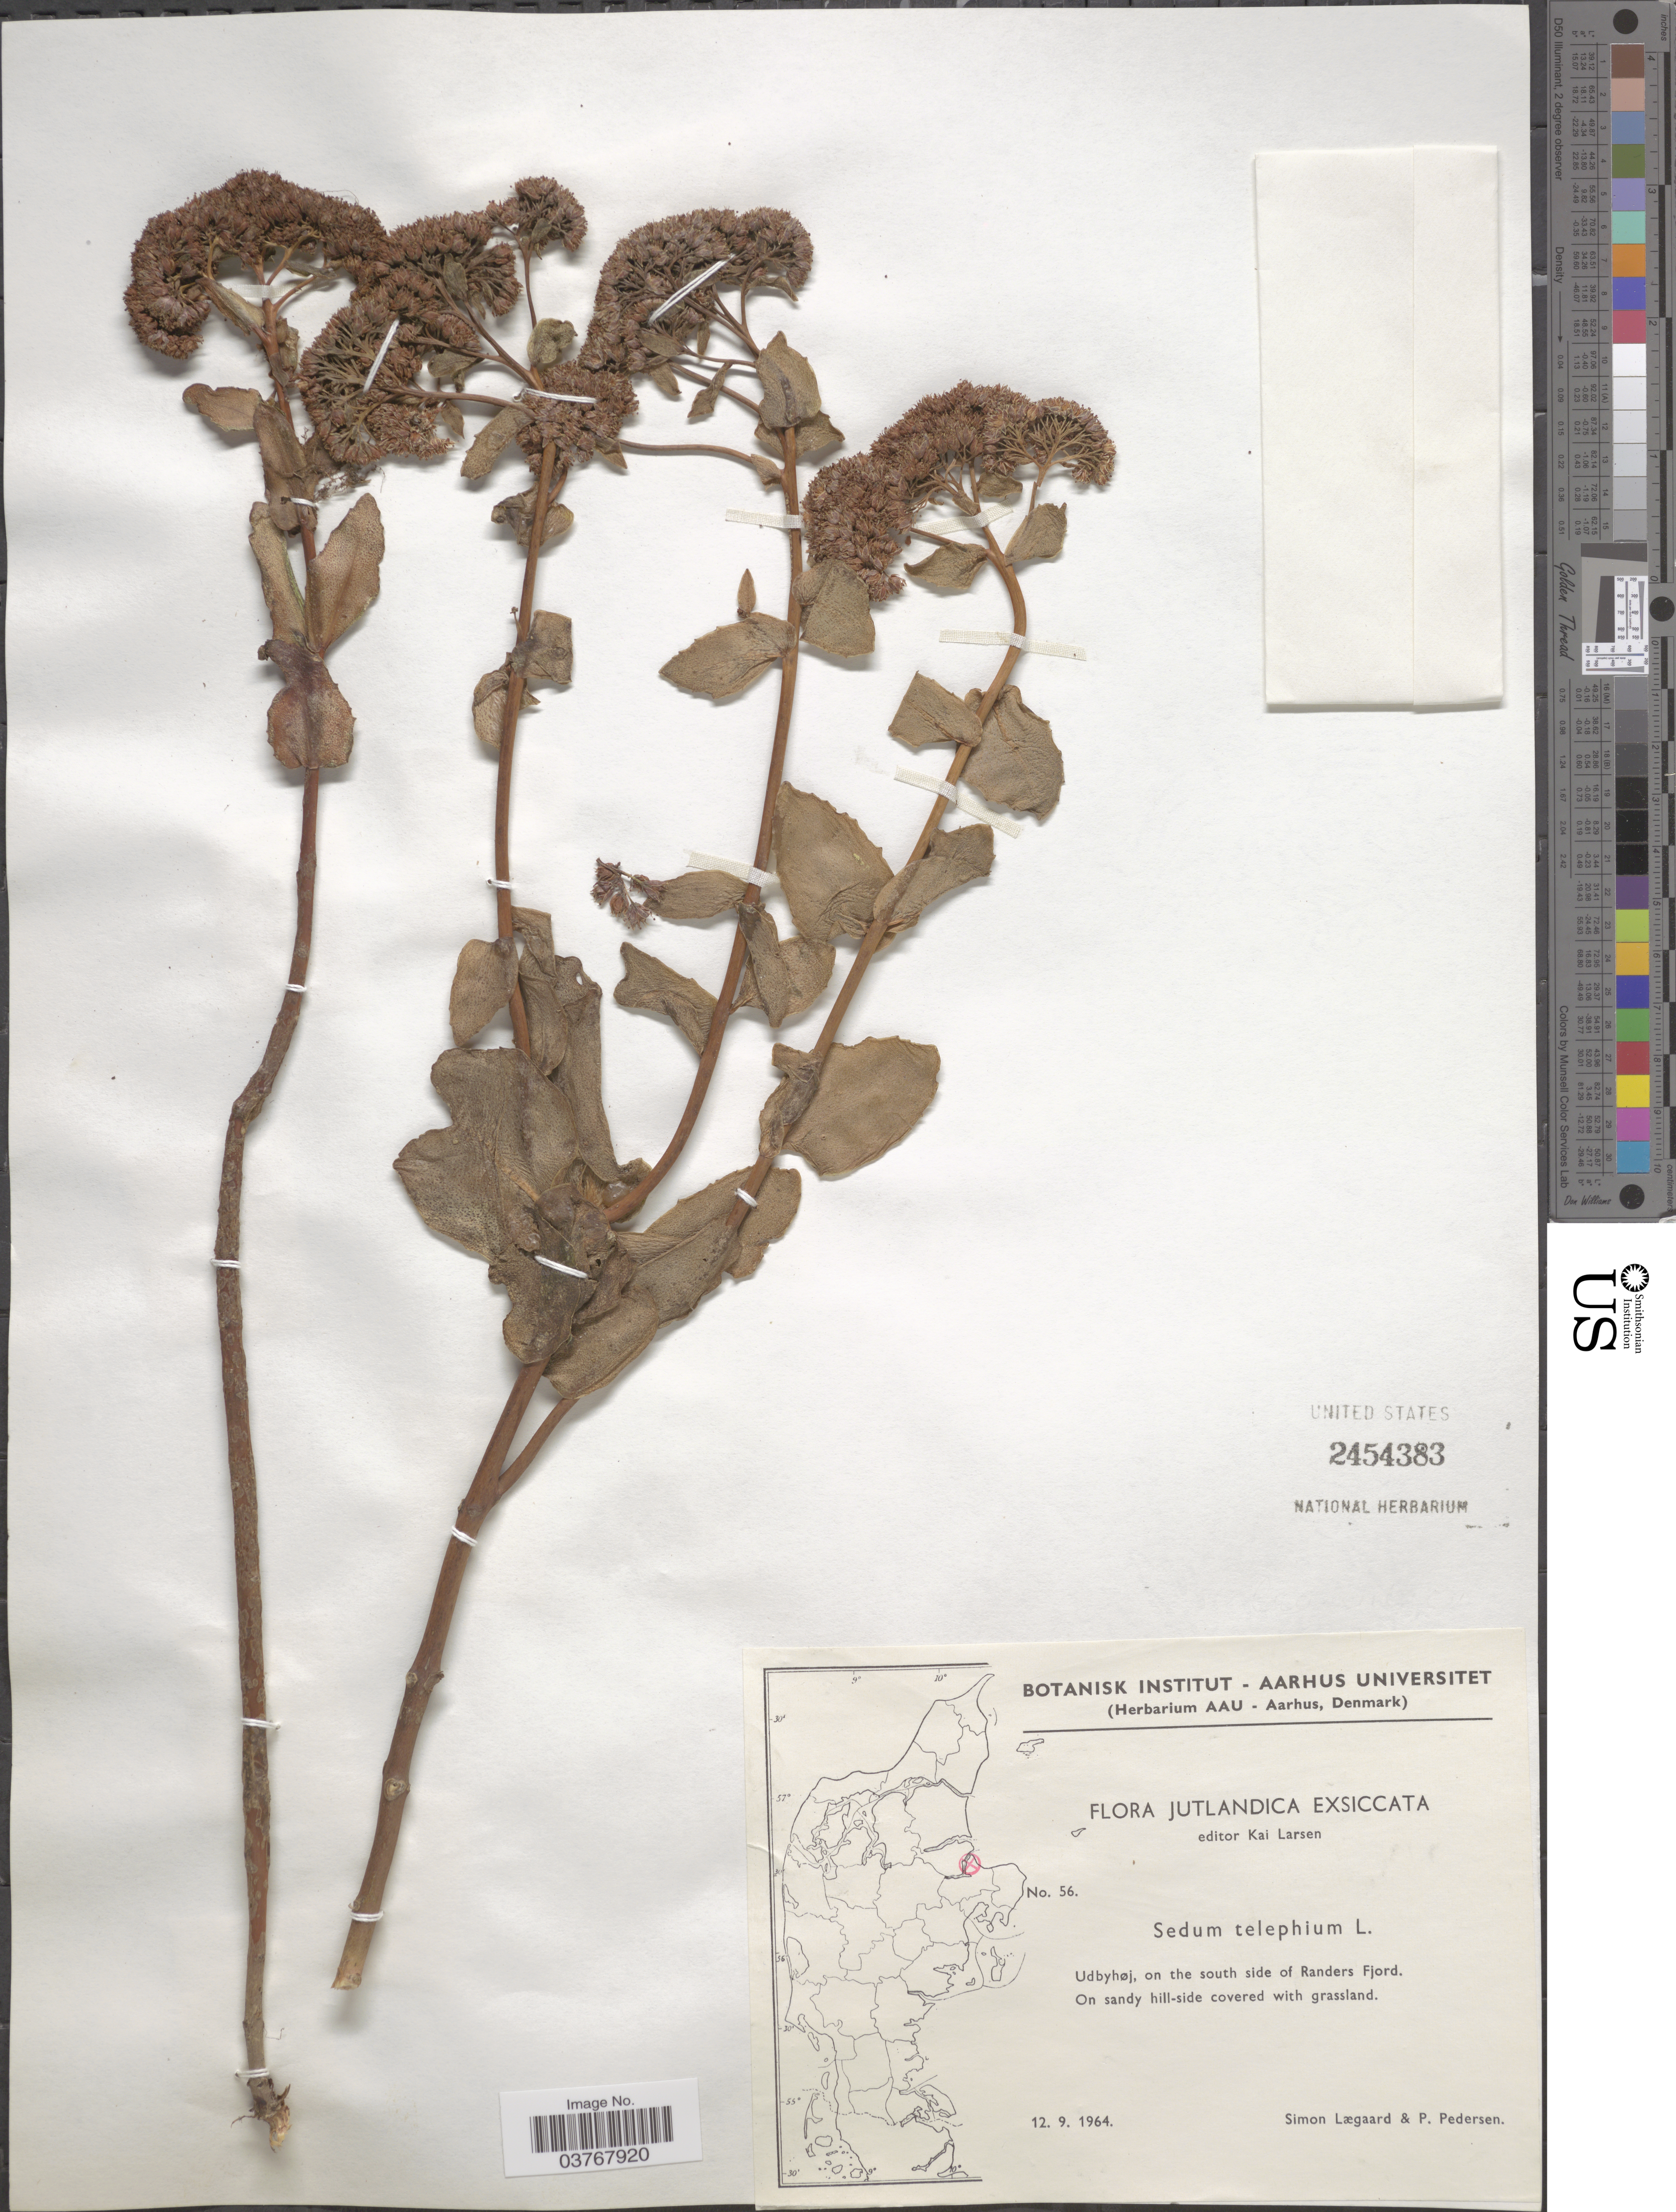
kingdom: Plantae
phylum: Tracheophyta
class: Magnoliopsida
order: Saxifragales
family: Crassulaceae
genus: Hylotelephium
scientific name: Hylotelephium sp.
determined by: Strong, Mark T., (BOT), Smithsonian Institution - National Museum of Natural History (UNITED STATES)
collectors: S. Lægaard & P. Pedersen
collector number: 56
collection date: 1964-09-12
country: Denmark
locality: Jutlandica. Udbyhøj, on the south side of Randers Fjord.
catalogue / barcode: US 2454383